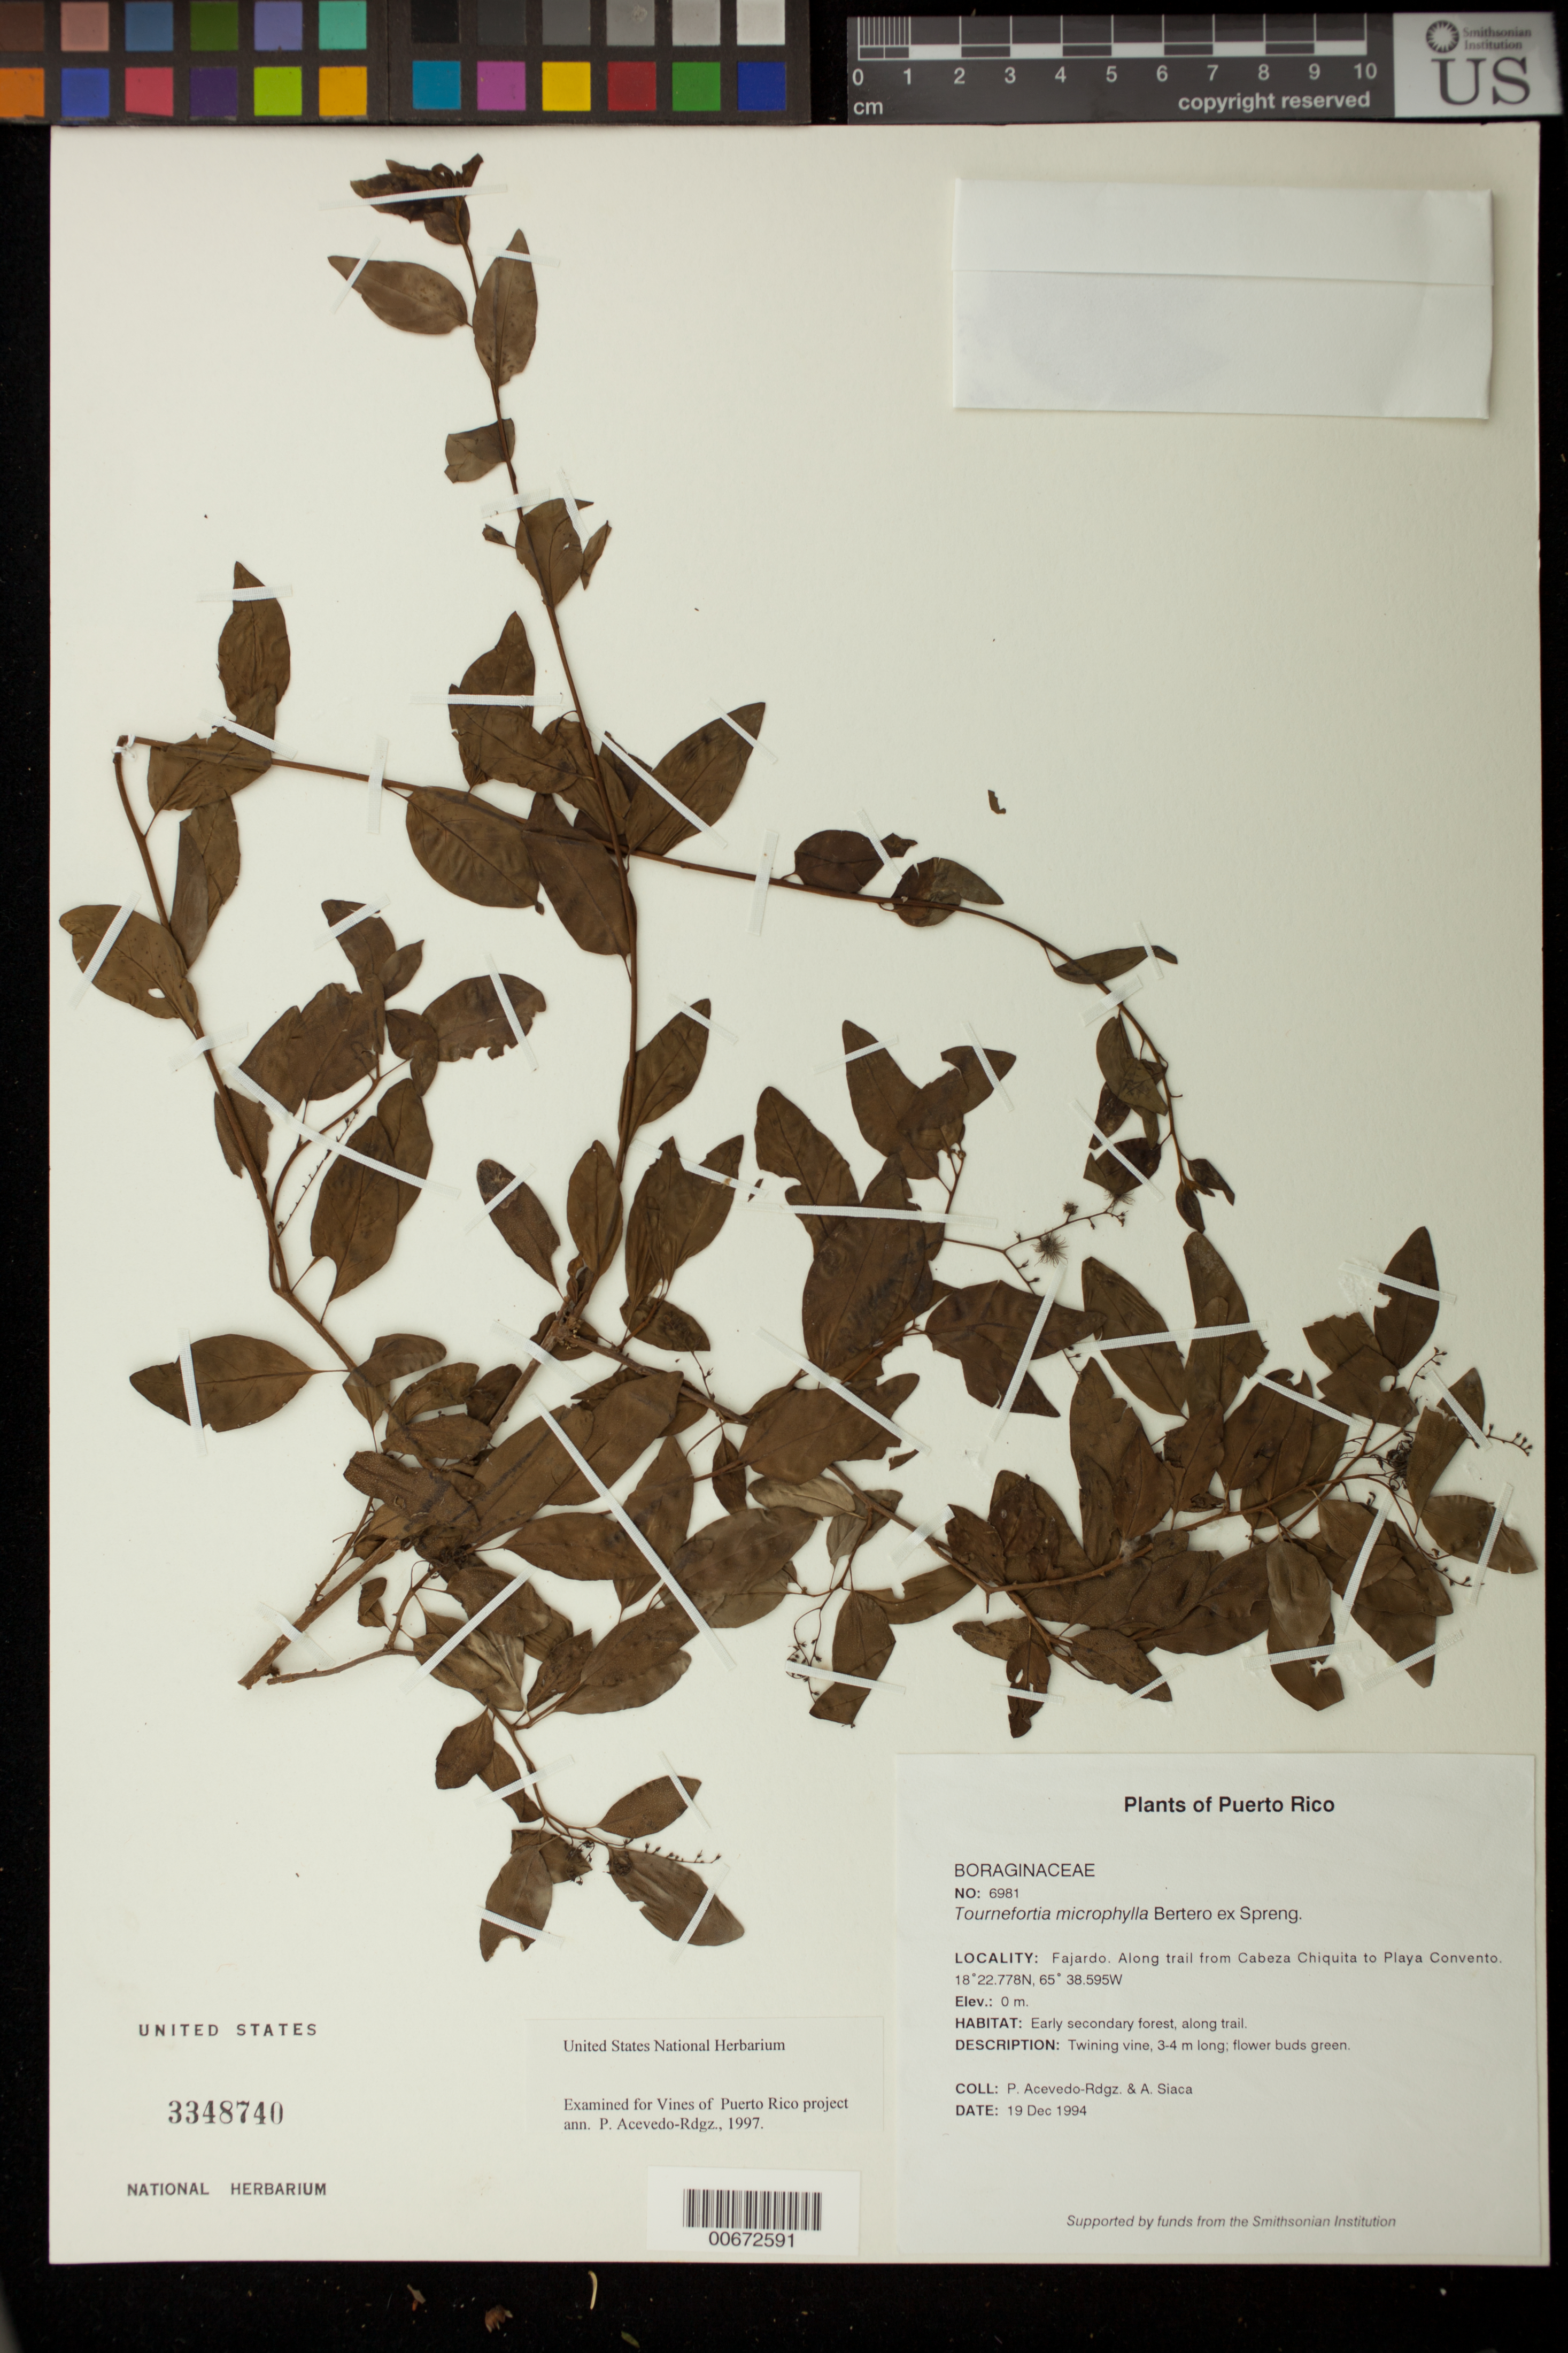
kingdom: Plantae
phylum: Tracheophyta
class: Magnoliopsida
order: Boraginales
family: Heliotropiaceae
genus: Myriopus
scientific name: Myriopus microphyllus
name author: (Bertero ex Spreng.) Feuillet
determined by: Feuillet, C.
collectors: P. Acevedo-Rodr. & A. Siaca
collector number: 6981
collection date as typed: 19 Dec 1994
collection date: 1994-12-19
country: Puerto Rico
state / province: Fajardo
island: Puerto Rico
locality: Fajardo; Along trail from Cabeza Chiquita to Playa Convento.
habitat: Early secondary forest, along trail.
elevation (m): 0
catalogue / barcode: US 3348740